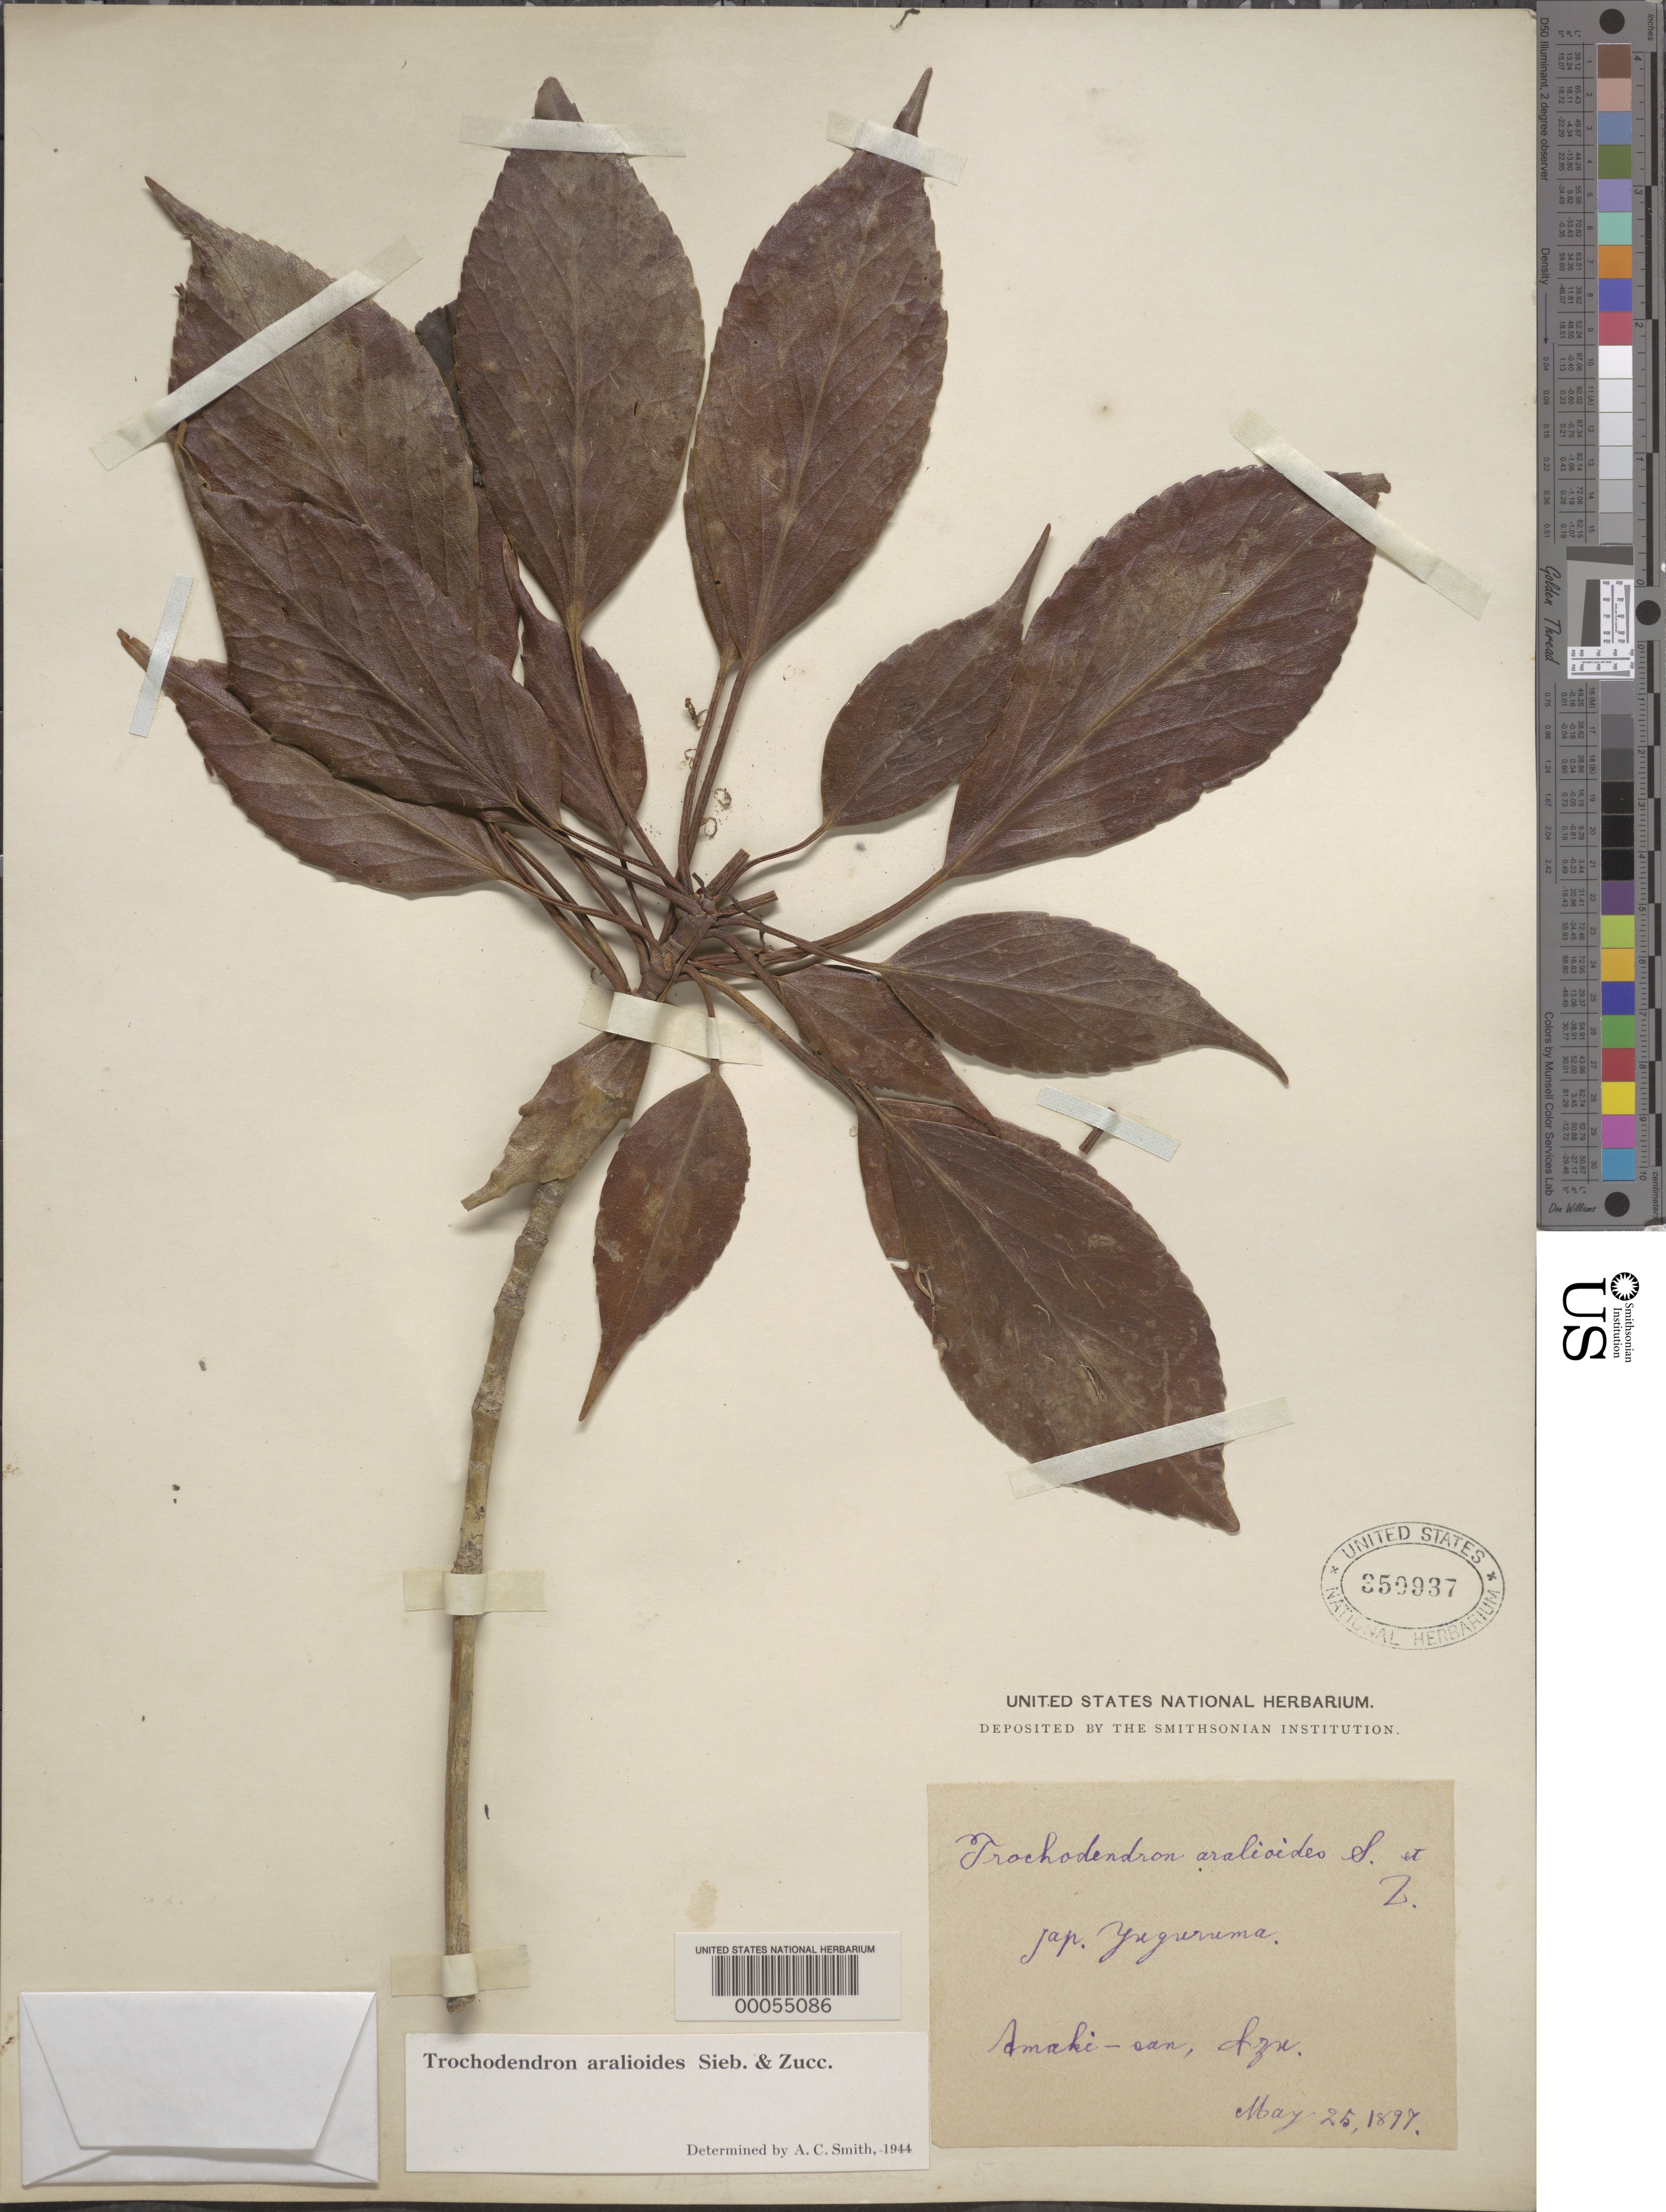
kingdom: Plantae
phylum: Tracheophyta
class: Magnoliopsida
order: Trochodendrales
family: Trochodendraceae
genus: Trochodendron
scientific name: Trochodendron aralioides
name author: Siebold & Zucc.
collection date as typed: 25 May 1897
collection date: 1897-05-25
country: Japan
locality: Amaki-san, izu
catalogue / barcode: US 350937